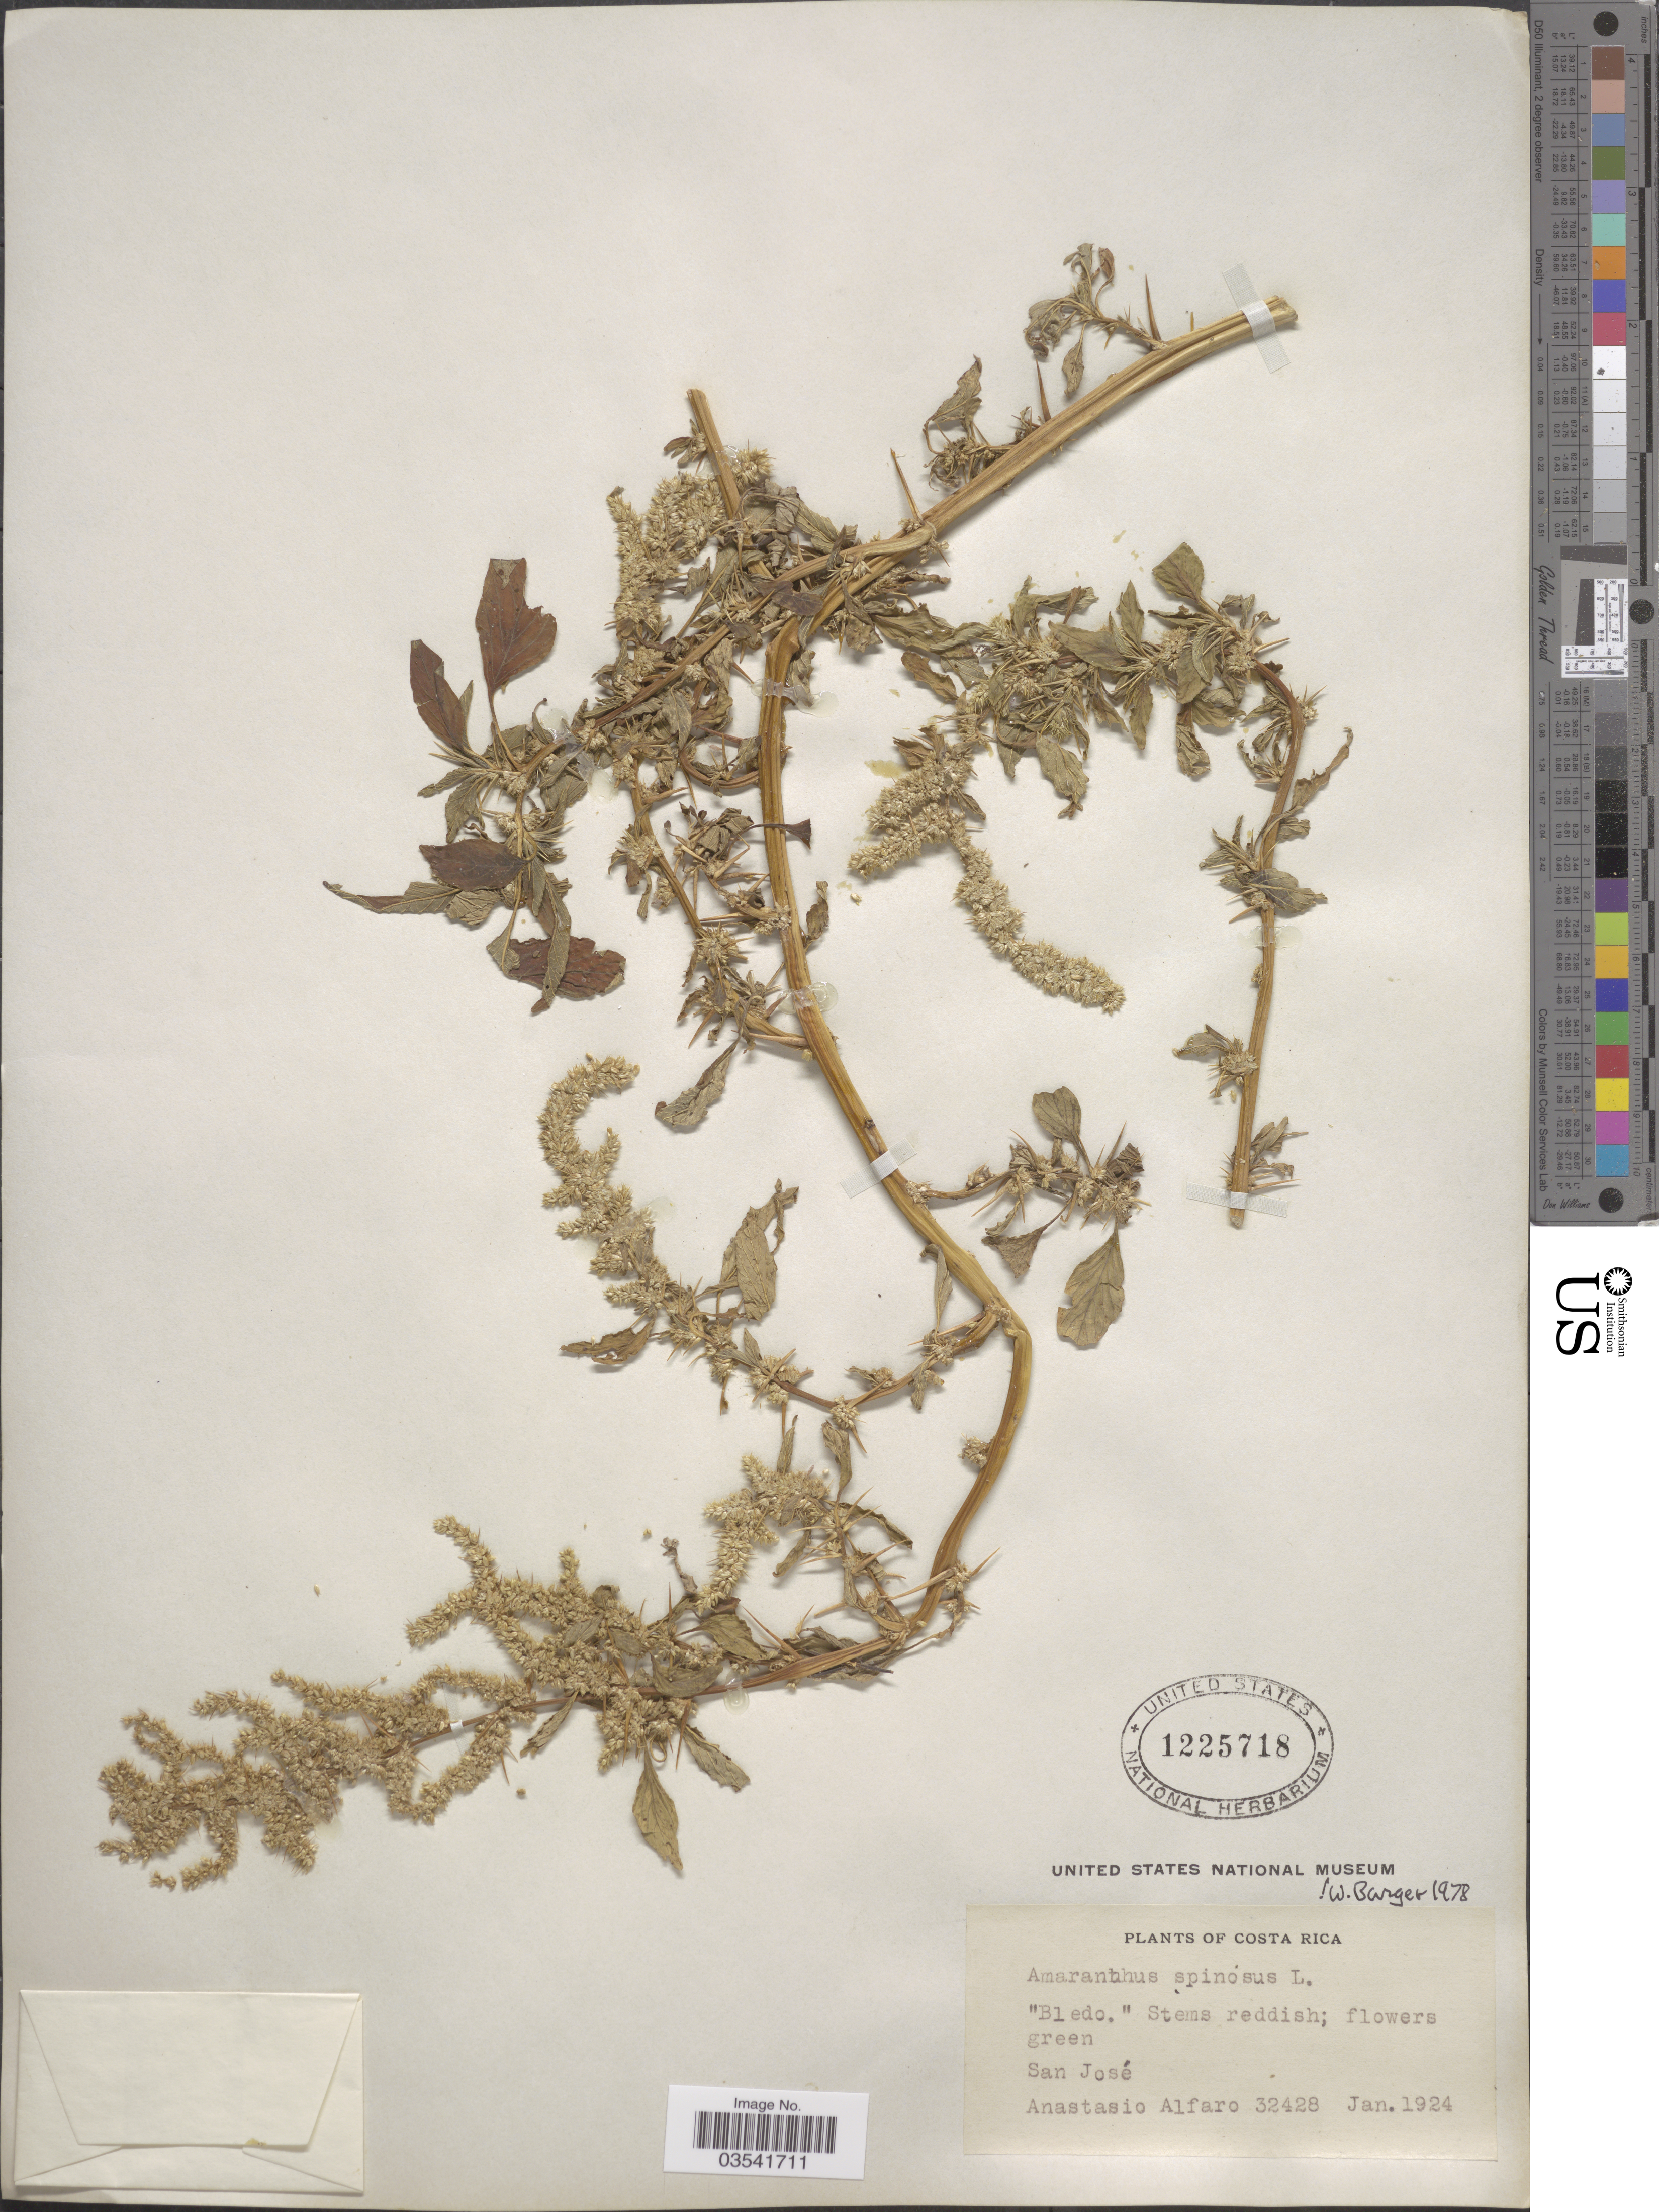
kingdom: Plantae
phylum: Tracheophyta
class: Magnoliopsida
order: Caryophyllales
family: Amaranthaceae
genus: Amaranthus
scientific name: Amaranthus spinosus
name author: L.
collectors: A. Alfaro Gonzalez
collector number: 32428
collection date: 1924-01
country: Costa Rica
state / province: San José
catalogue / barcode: US 1225718